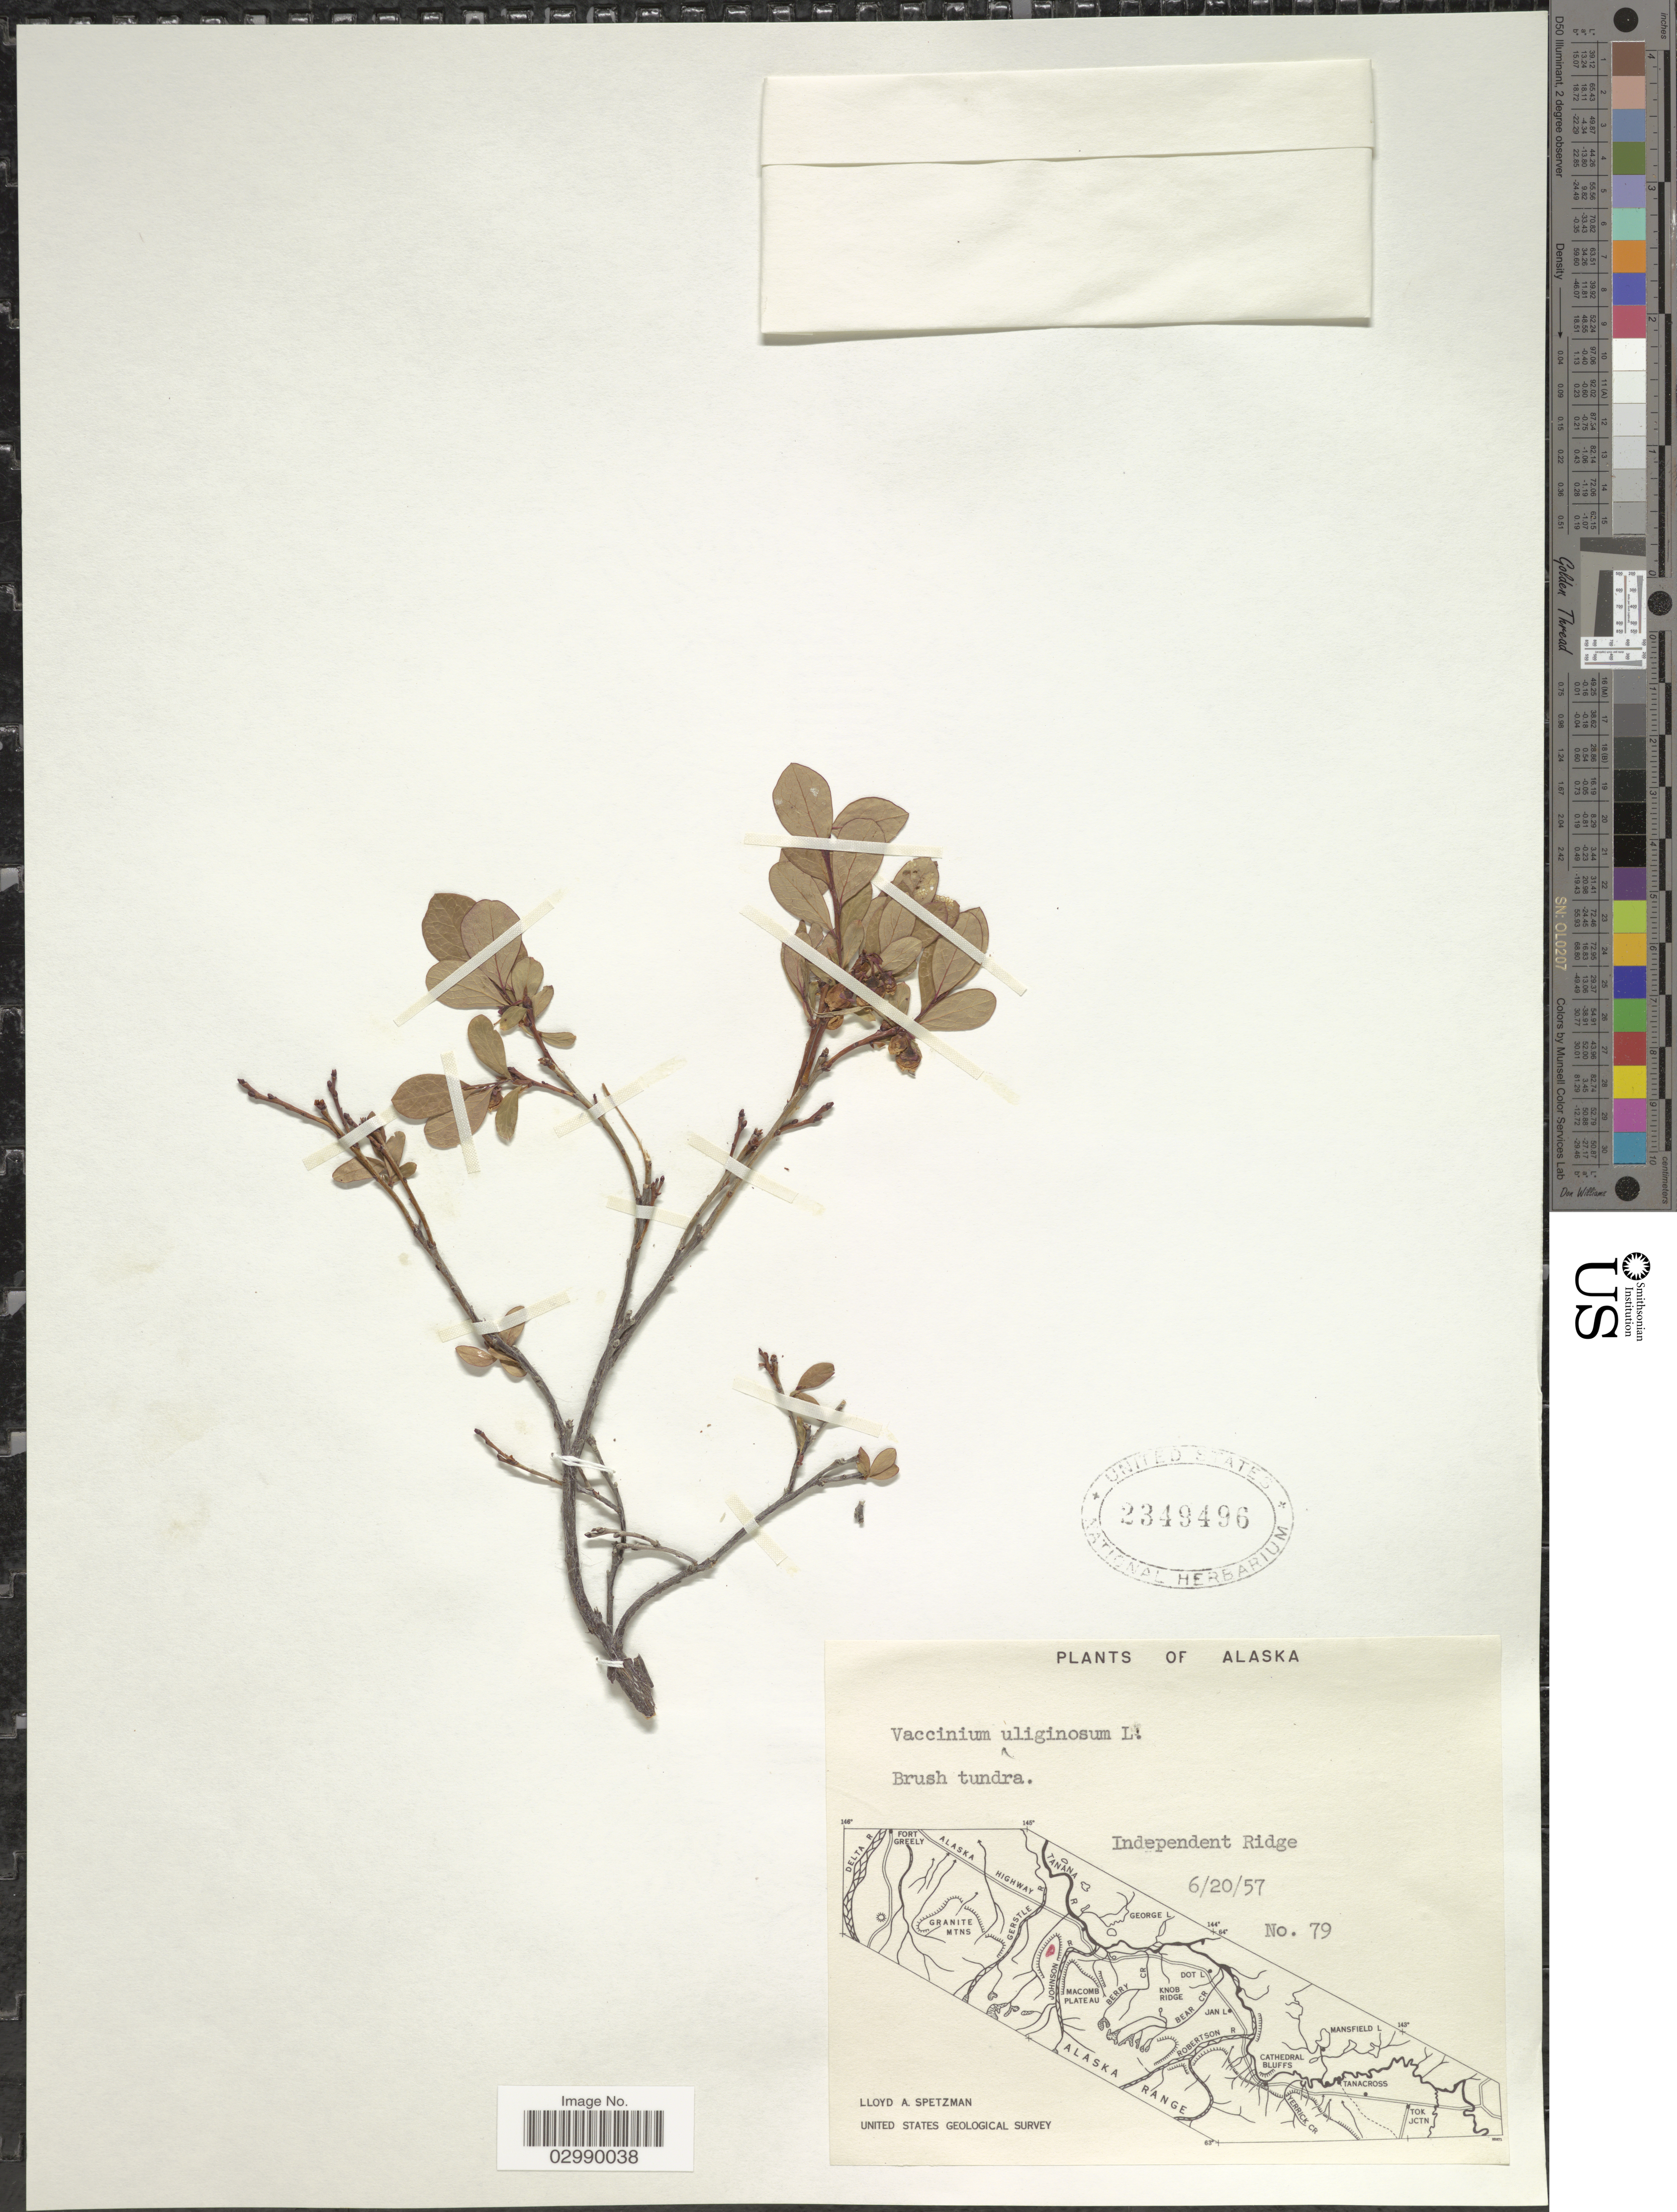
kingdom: Plantae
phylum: Tracheophyta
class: Magnoliopsida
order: Ericales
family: Ericaceae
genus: Vaccinium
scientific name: Vaccinium uliginosum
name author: L.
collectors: L. Spetzman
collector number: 79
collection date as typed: Transcribed d/m/y: 20/6/57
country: United States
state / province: Alaska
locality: Independent Ridge.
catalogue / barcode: US 2349496